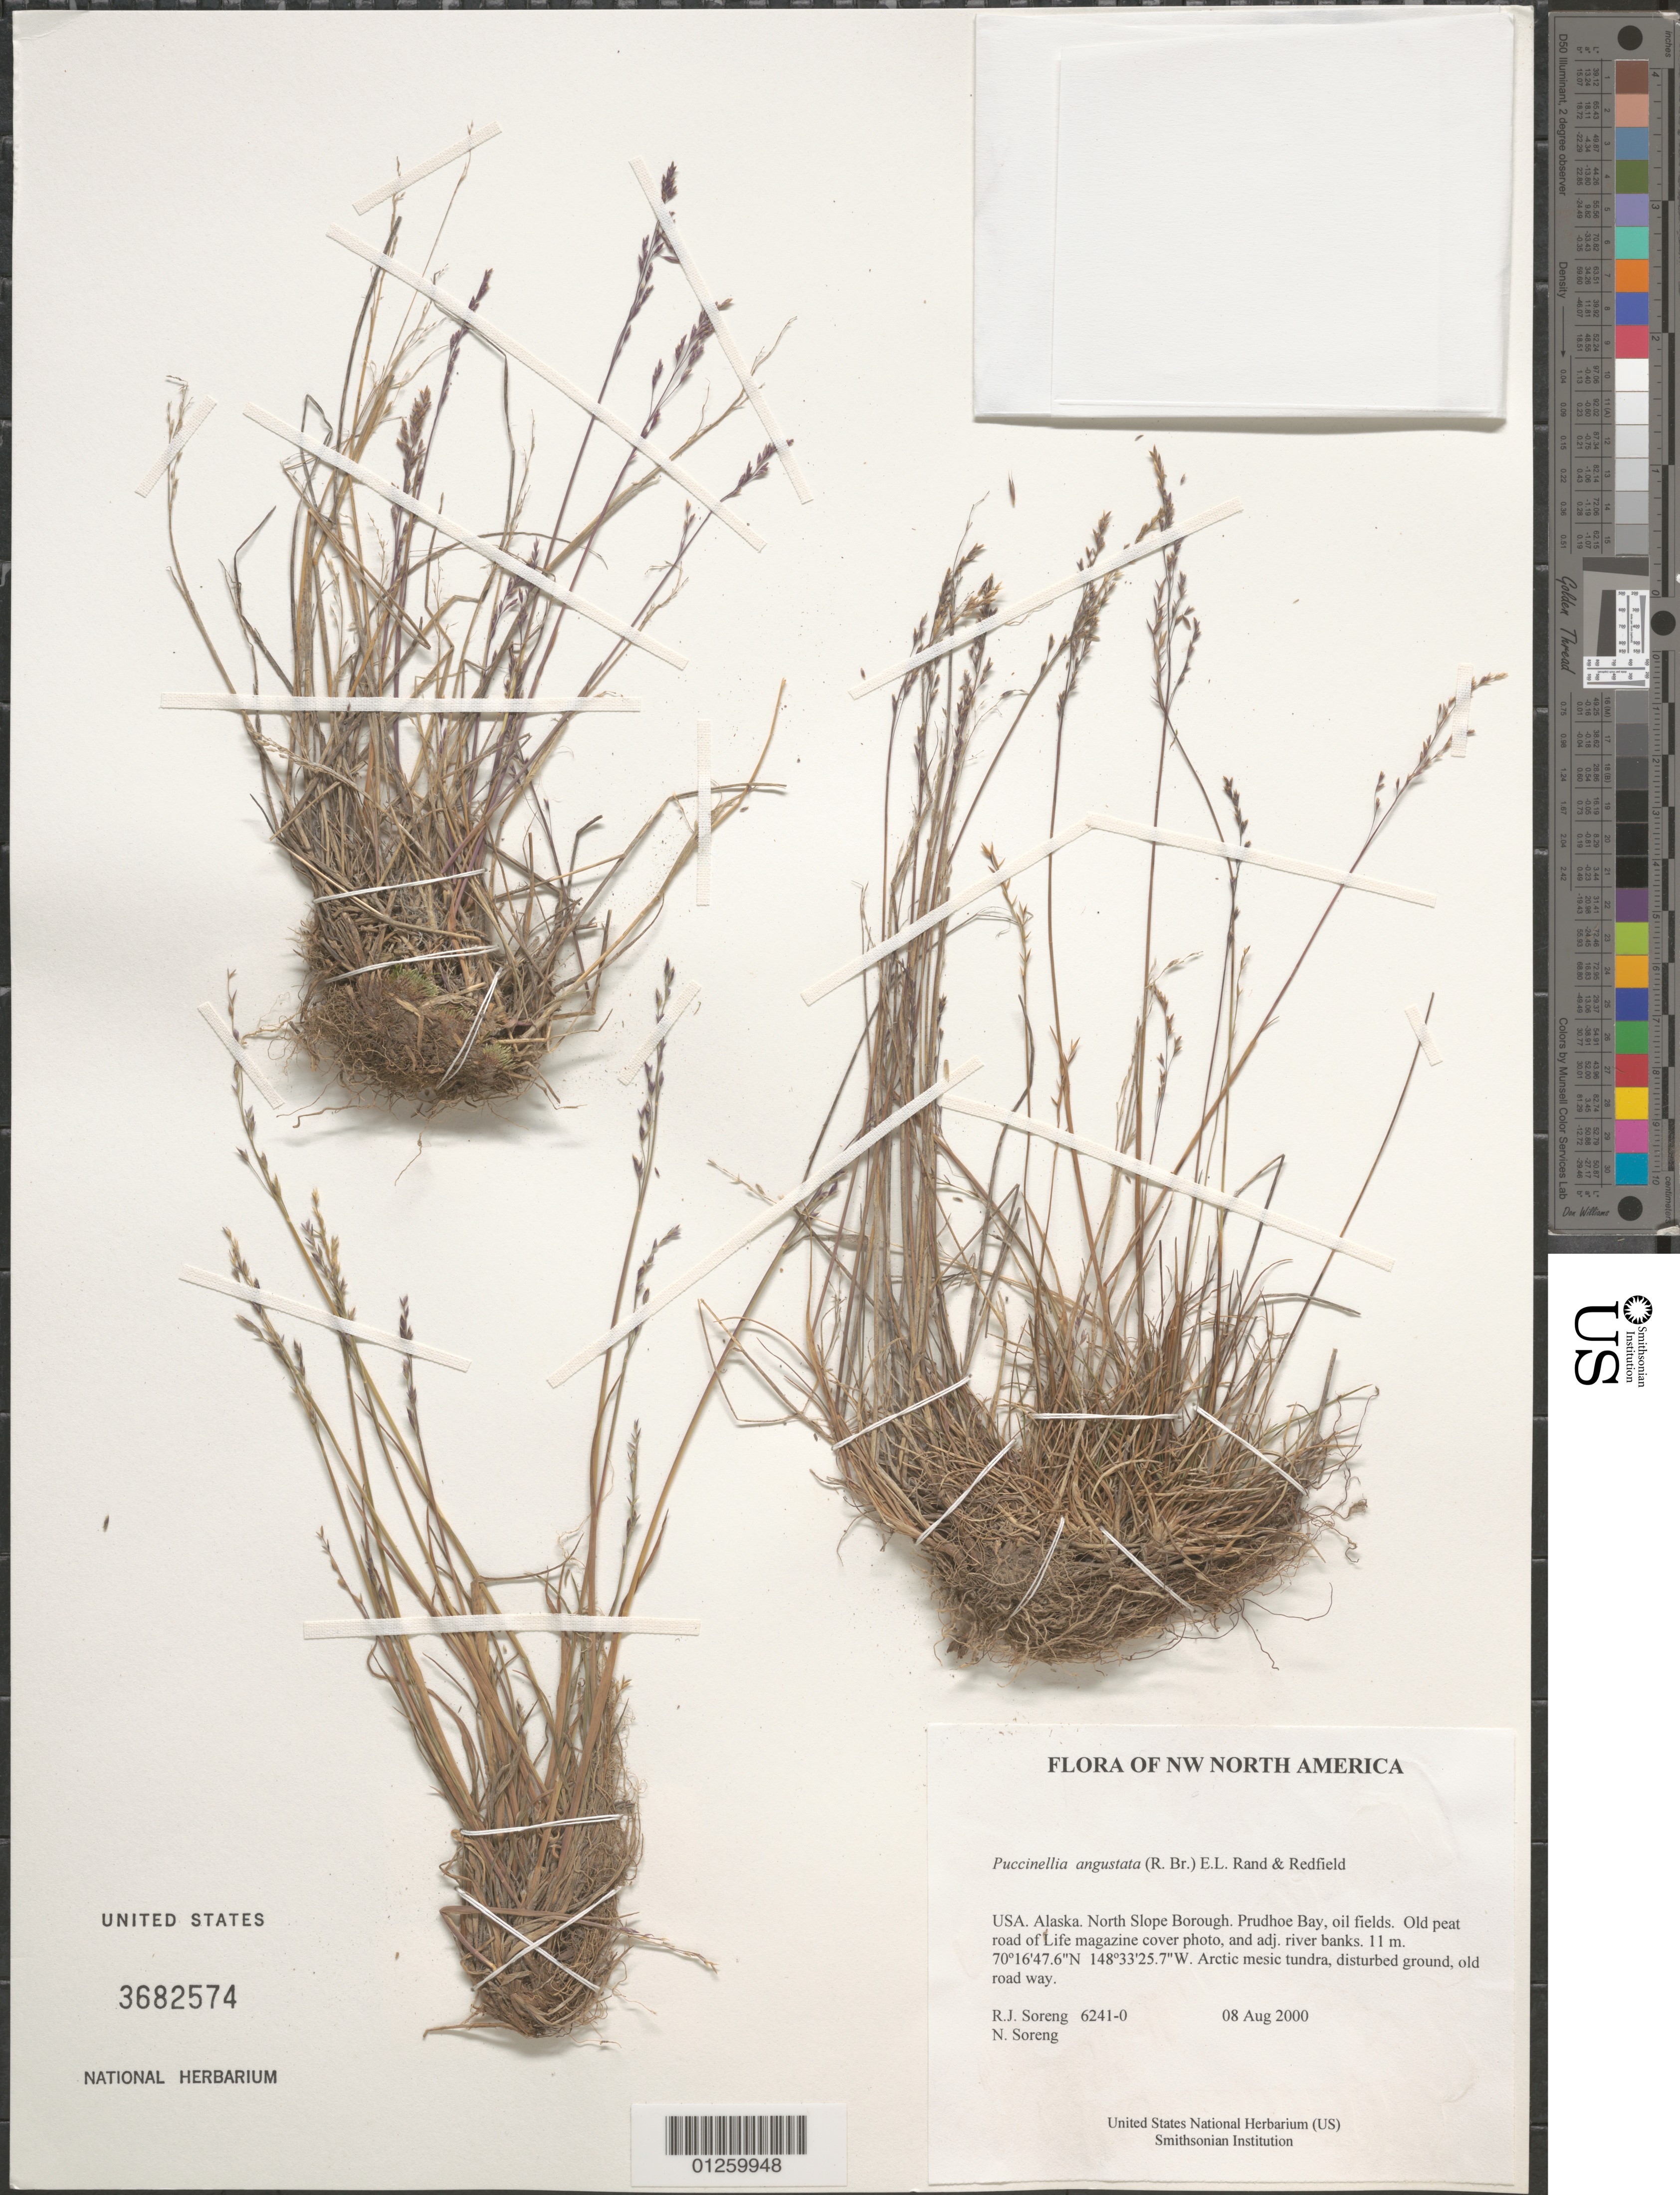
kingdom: Plantae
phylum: Tracheophyta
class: Liliopsida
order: Poales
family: Poaceae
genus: Puccinellia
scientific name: Puccinellia angustata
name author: (R. Br.) Nash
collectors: R. J. Soreng & N. L. Soreng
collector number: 6241-0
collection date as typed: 08 Aug 2000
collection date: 2000-08-08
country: United States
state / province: Alaska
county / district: North Slope Borough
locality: Prudhoe Bay, oil fields. Old peat road of Life magazine cover photo, and adj. river banks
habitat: Arctic mesic tundra, disturbed ground, old road way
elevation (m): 11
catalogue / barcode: US 3682574